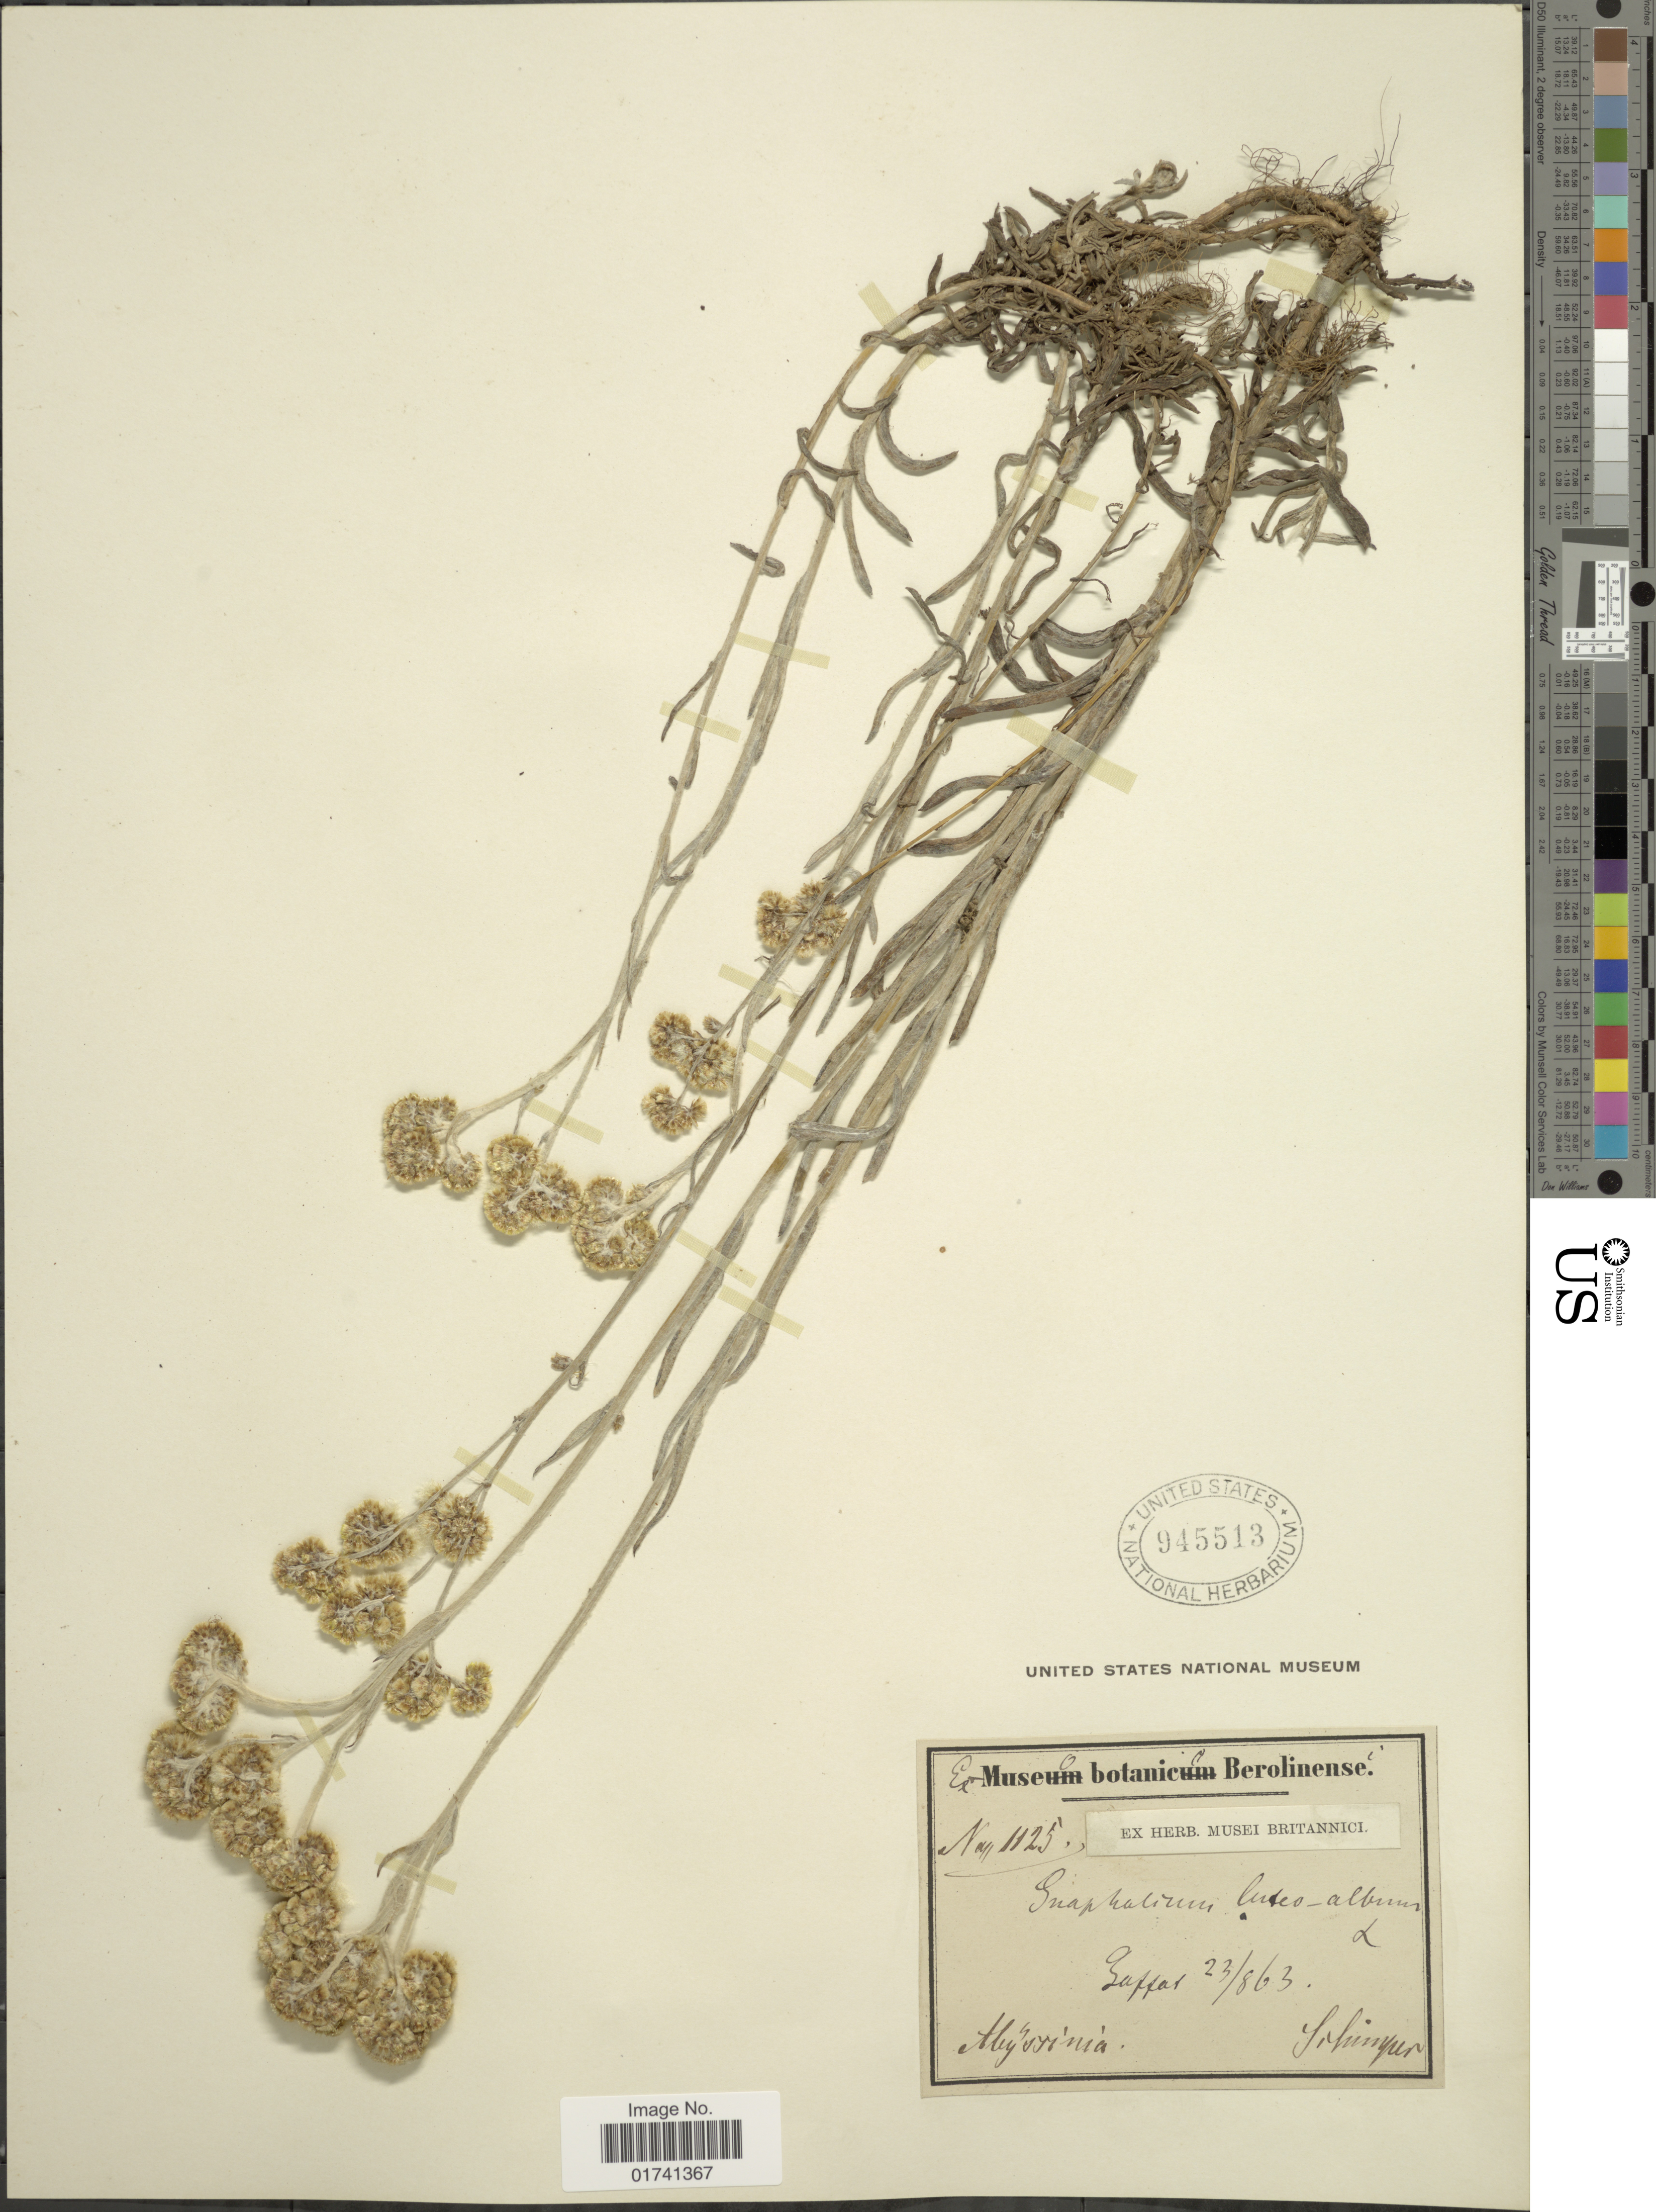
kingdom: Plantae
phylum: Tracheophyta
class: Magnoliopsida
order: Asterales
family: Asteraceae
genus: Laphangium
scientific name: Laphangium luteoalbum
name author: (L.) Tzvelev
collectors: -. Schimper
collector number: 1125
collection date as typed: Transcribed d/m/y: 23/8/63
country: Ethiopia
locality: Saffar, Abyssinia.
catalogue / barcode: US 945513